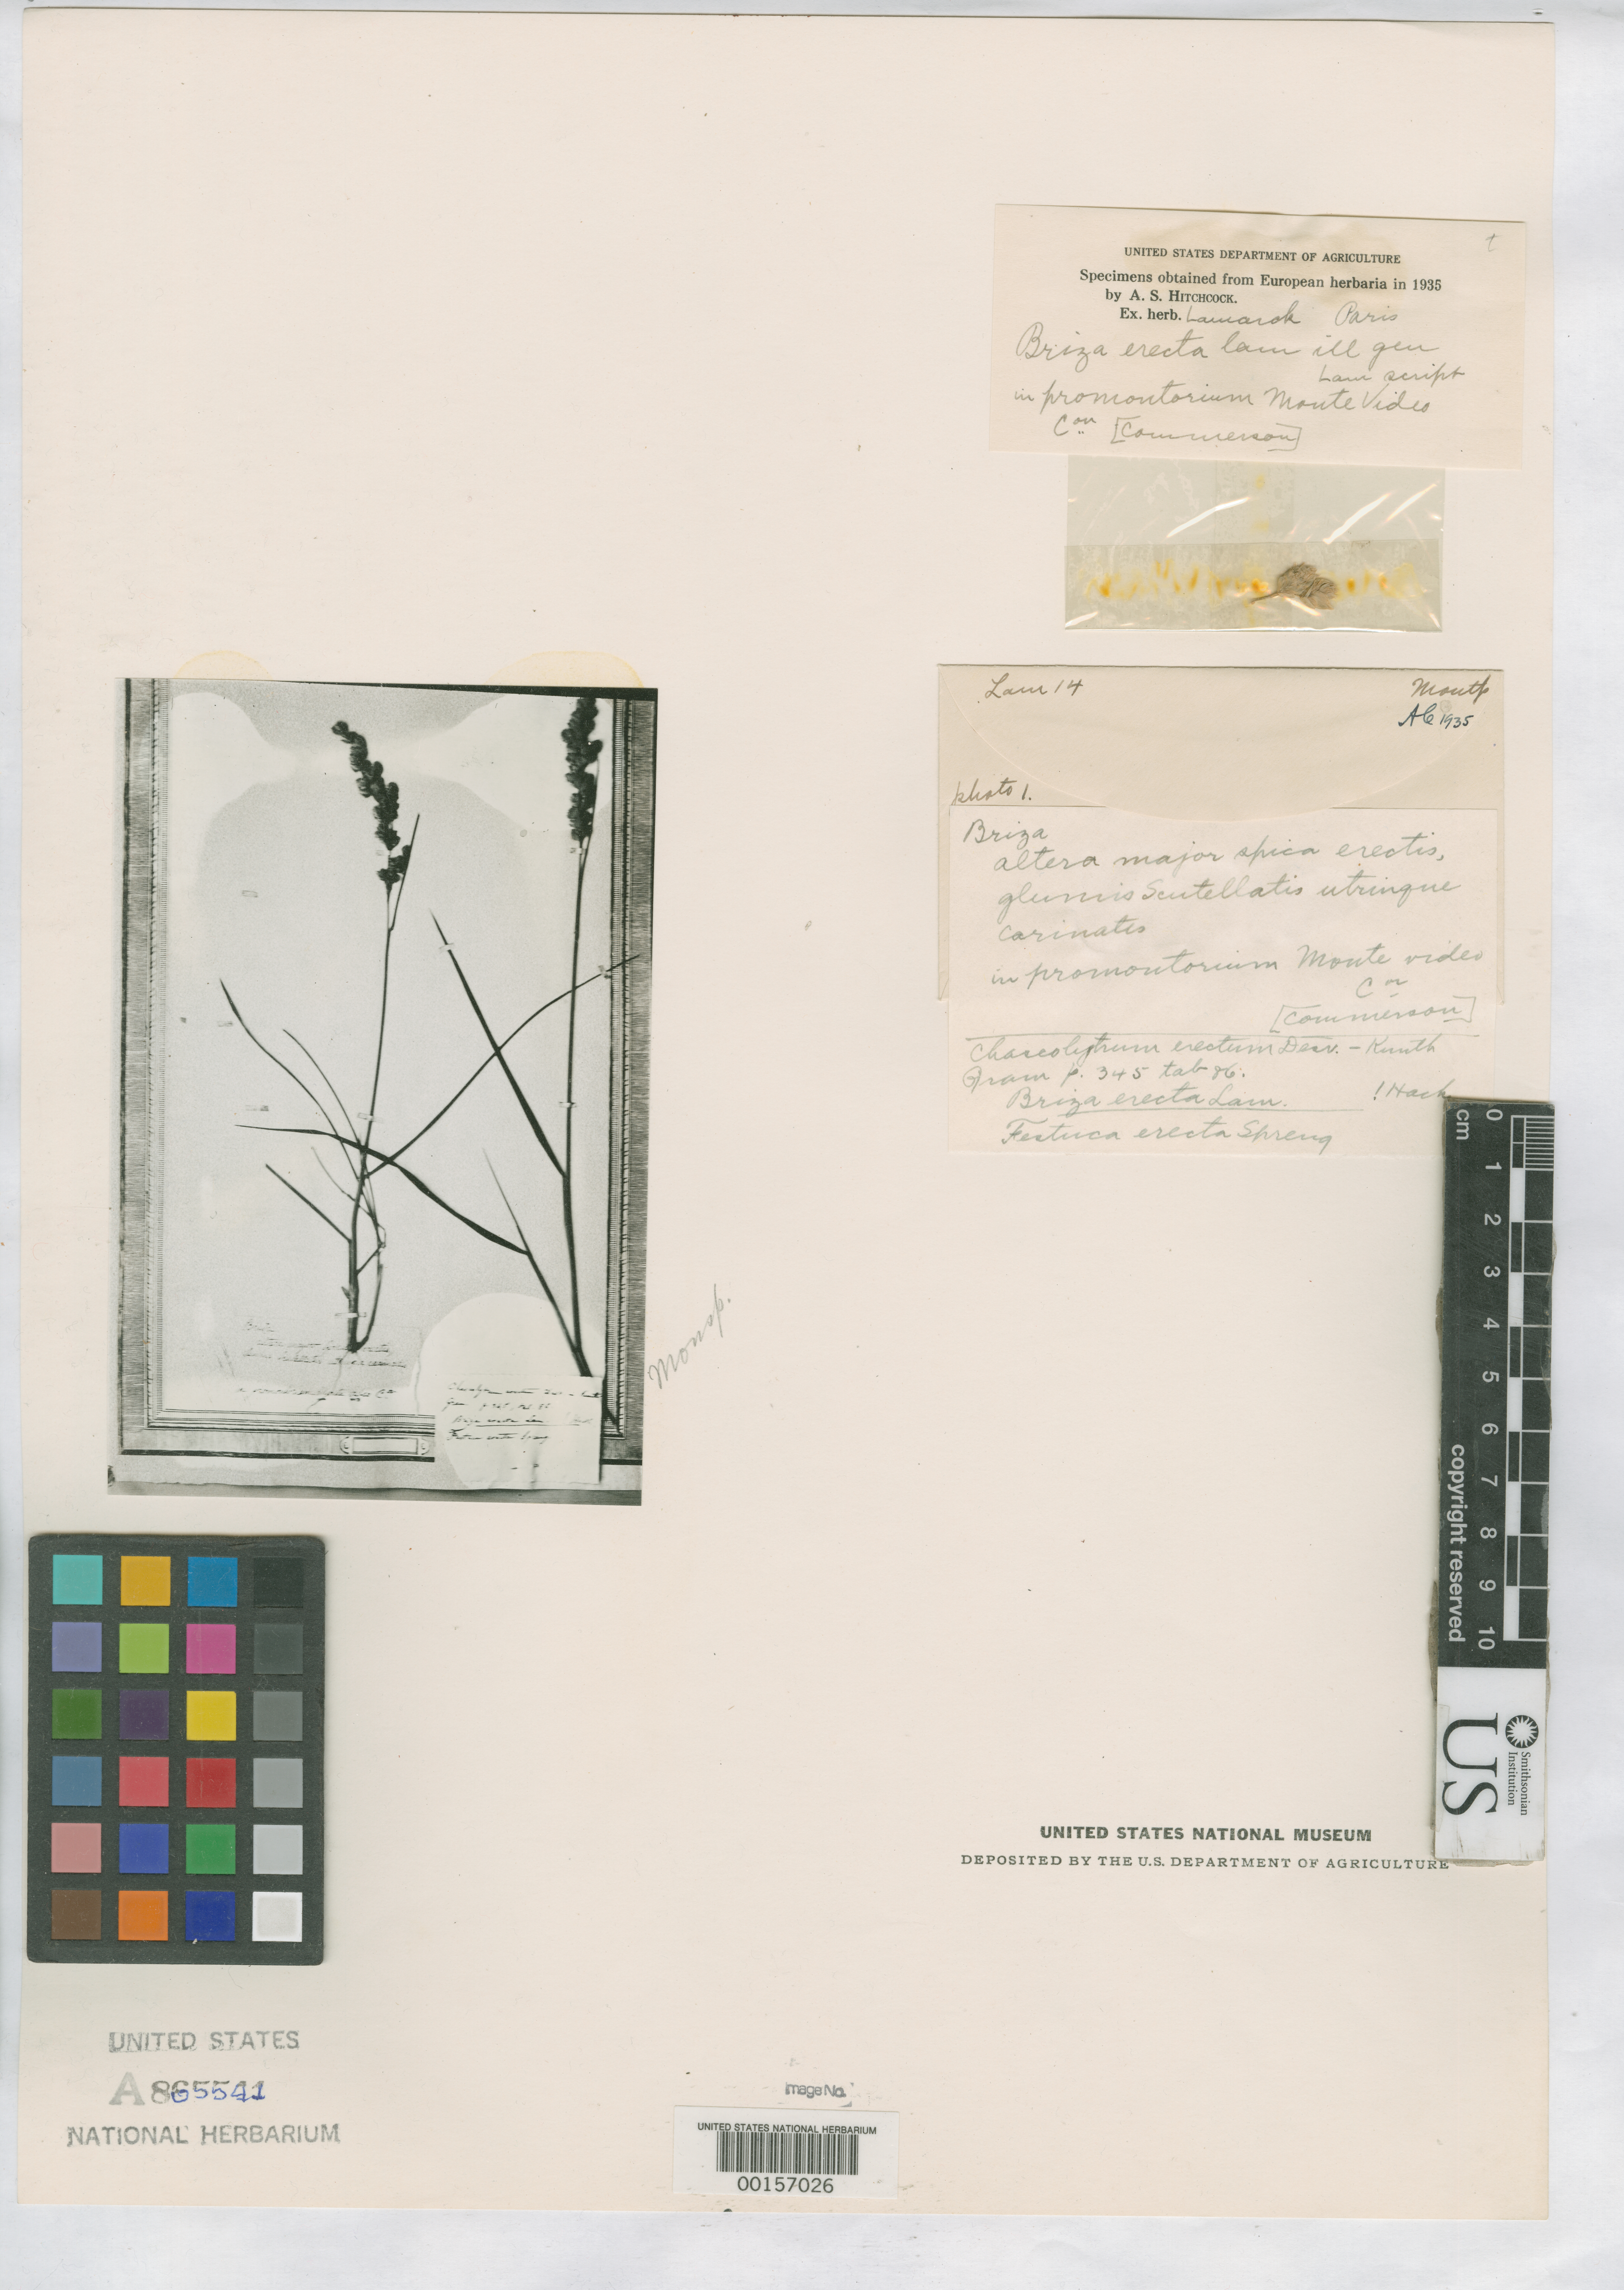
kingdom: Plantae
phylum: Tracheophyta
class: Liliopsida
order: Poales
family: Poaceae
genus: Briza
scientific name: Briza erecta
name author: Lam.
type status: Type Fragment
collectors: P. Commerson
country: Uruguay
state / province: Montevideo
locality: Montevideo, in Promontorium.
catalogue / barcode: US 865541A